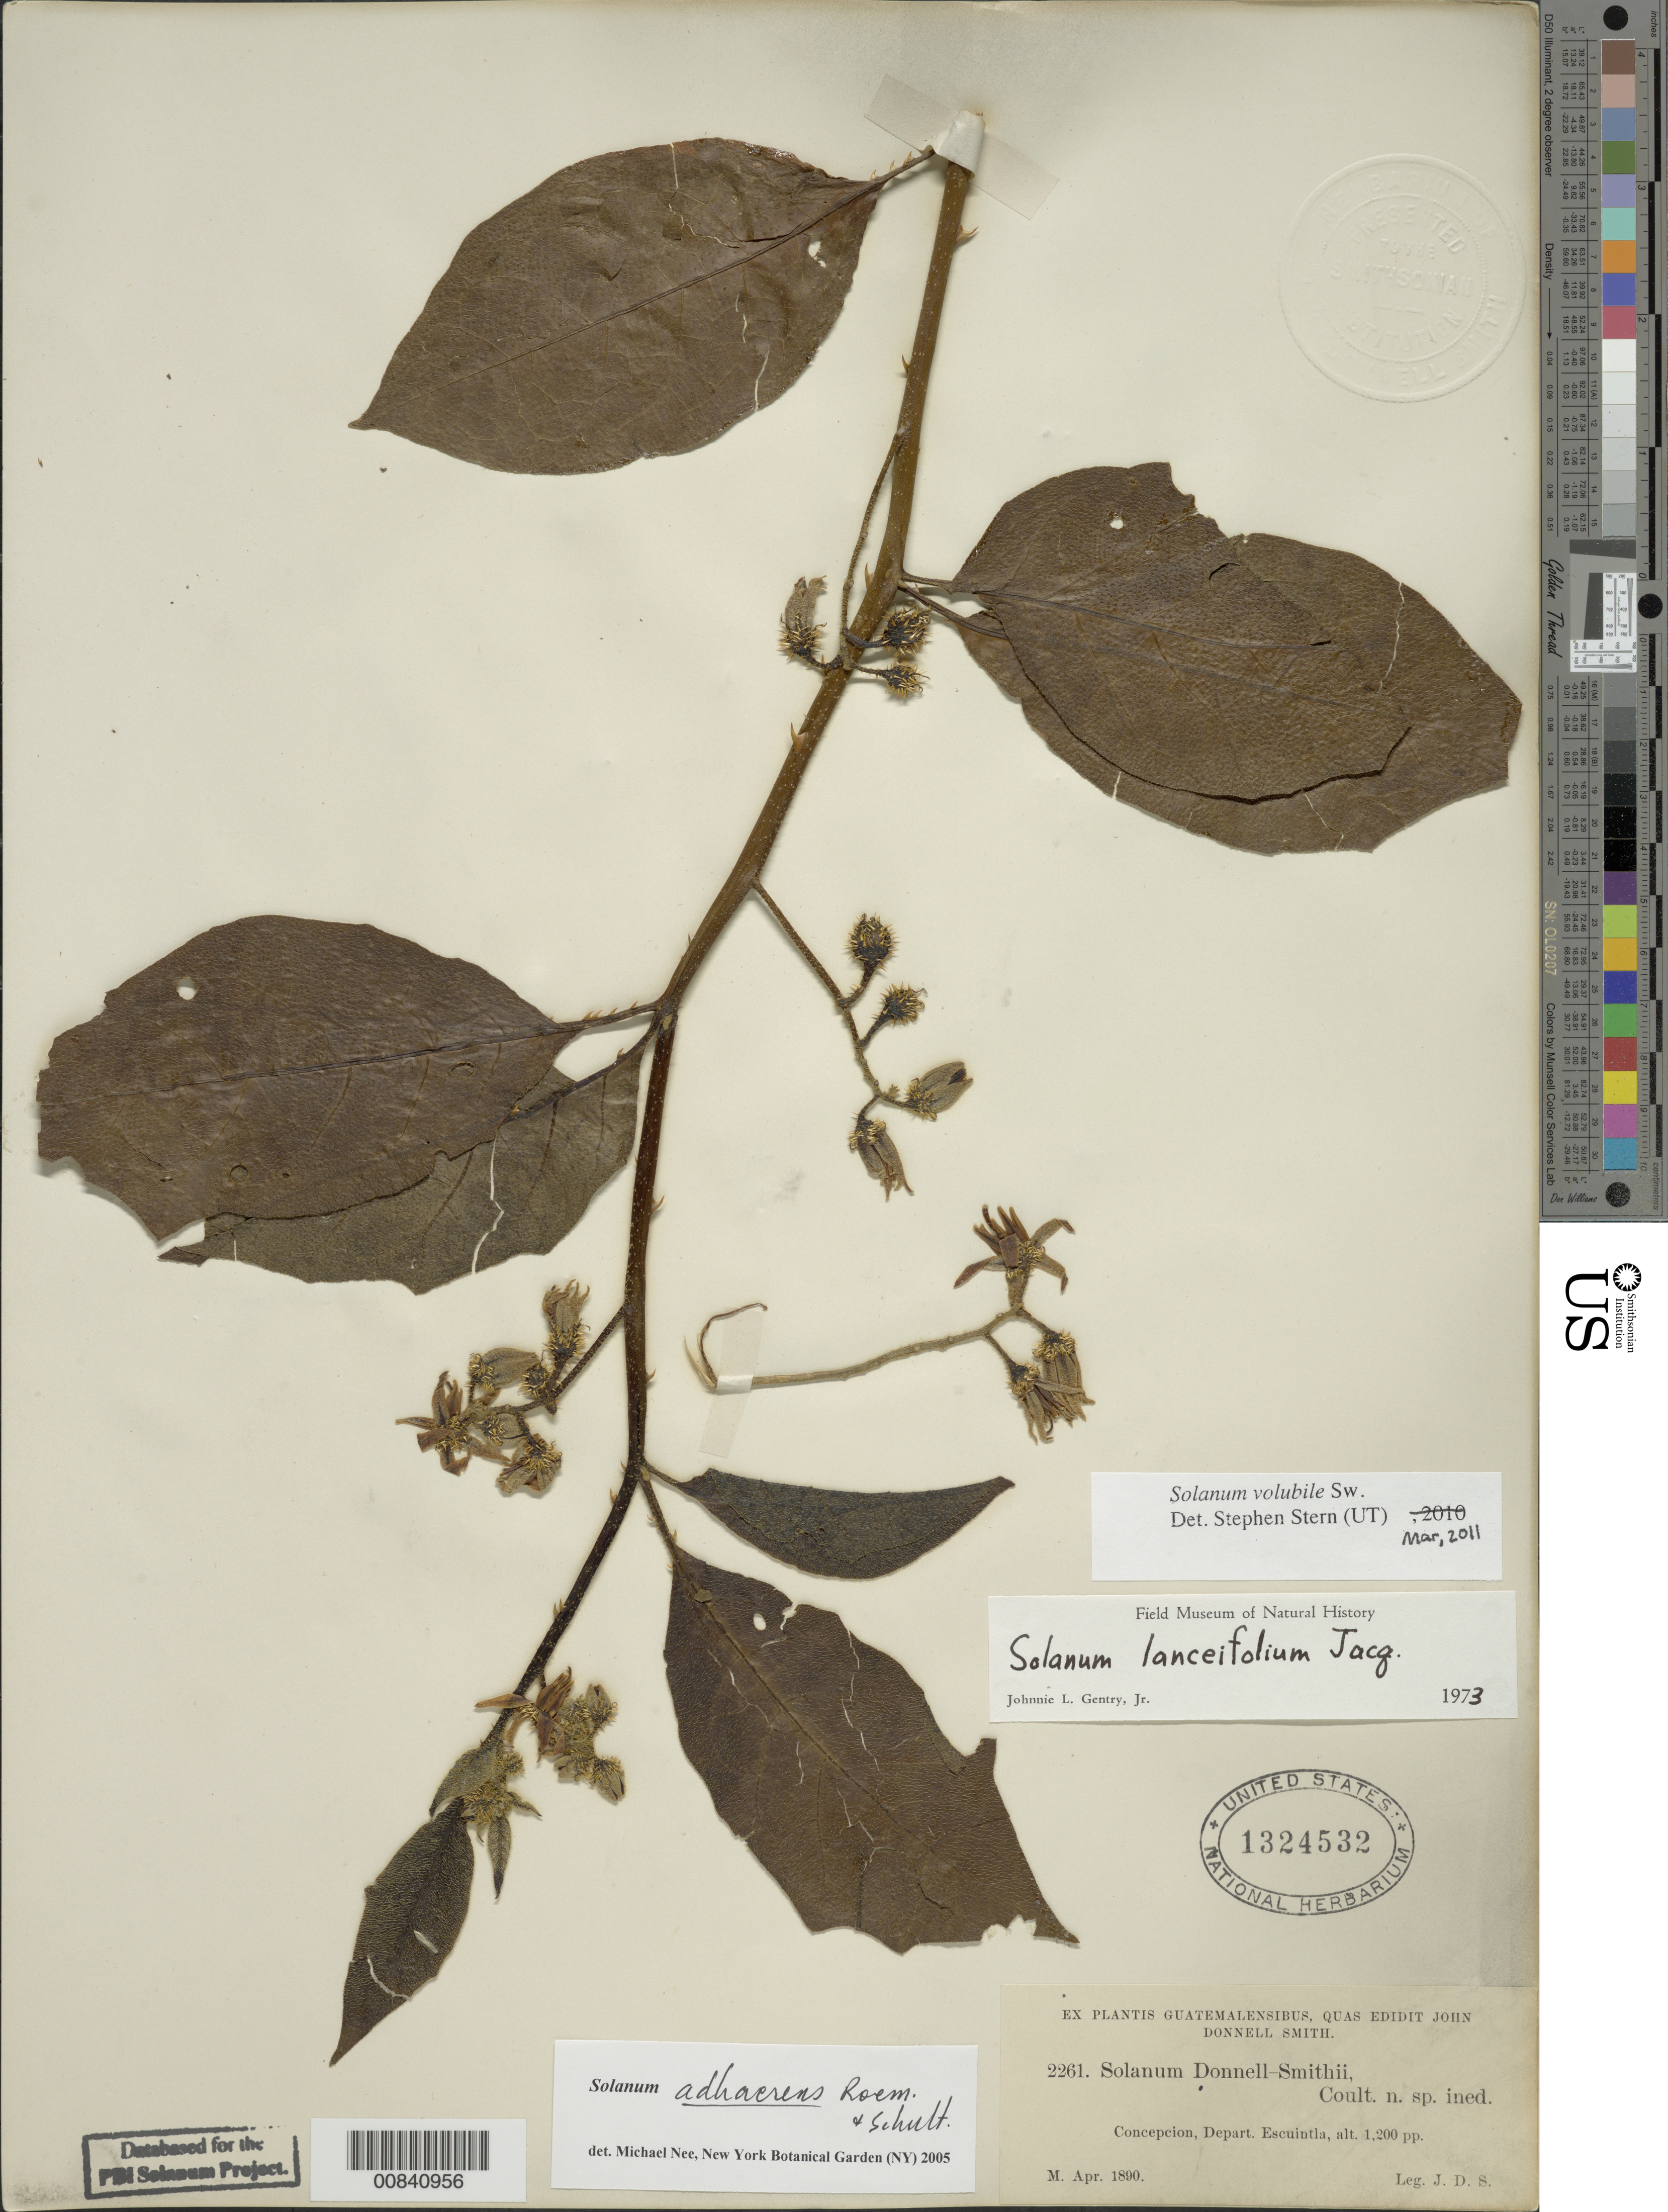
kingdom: Plantae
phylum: Tracheophyta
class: Magnoliopsida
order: Solanales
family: Solanaceae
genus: Solanum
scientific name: Solanum volubile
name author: Sw.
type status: Syntype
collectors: J. Donnell Smith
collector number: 2261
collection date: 1890-04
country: Guatemala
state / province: Escuintla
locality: Concepcion, Depart. Escuintla.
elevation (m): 366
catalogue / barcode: US 1324532